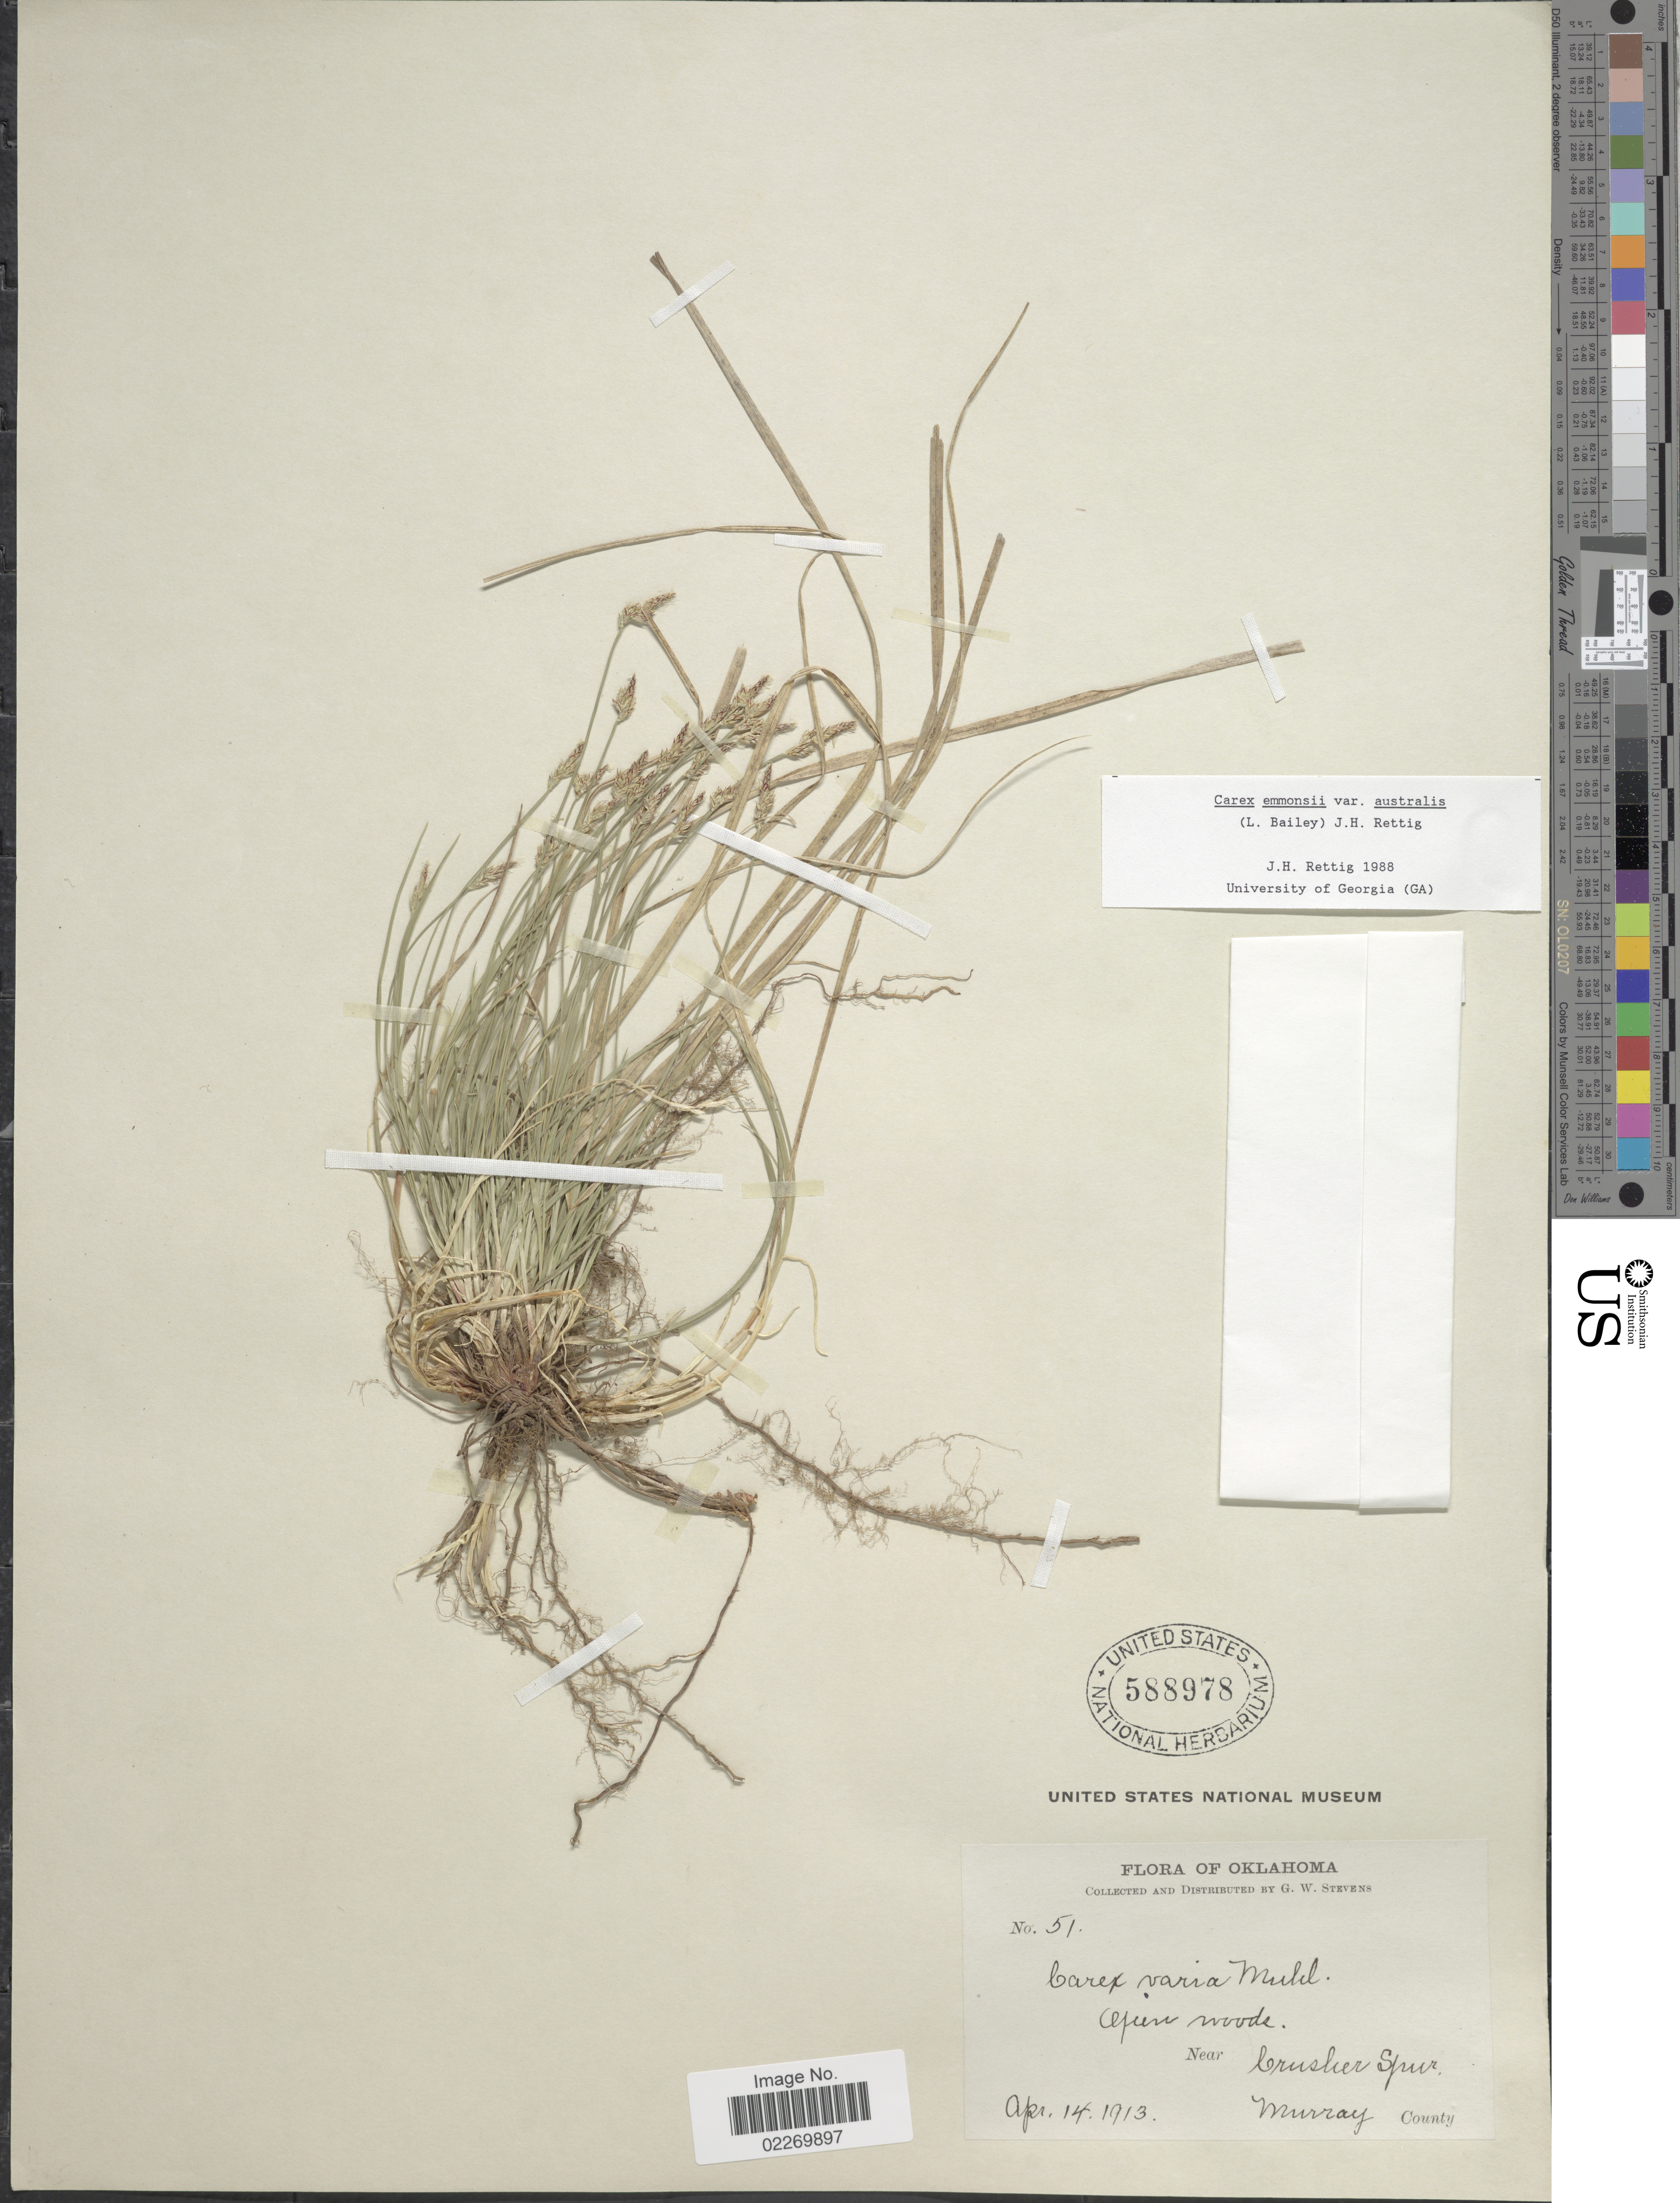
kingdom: Plantae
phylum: Tracheophyta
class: Liliopsida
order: Poales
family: Cyperaceae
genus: Carex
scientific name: Carex physorhyncha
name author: Liebm. ex Steud.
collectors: G. W. Stevens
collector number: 51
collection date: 1913-04-14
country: United States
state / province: Oklahoma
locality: Open woods, near Crusher Spur, Murray County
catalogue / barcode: US 588978